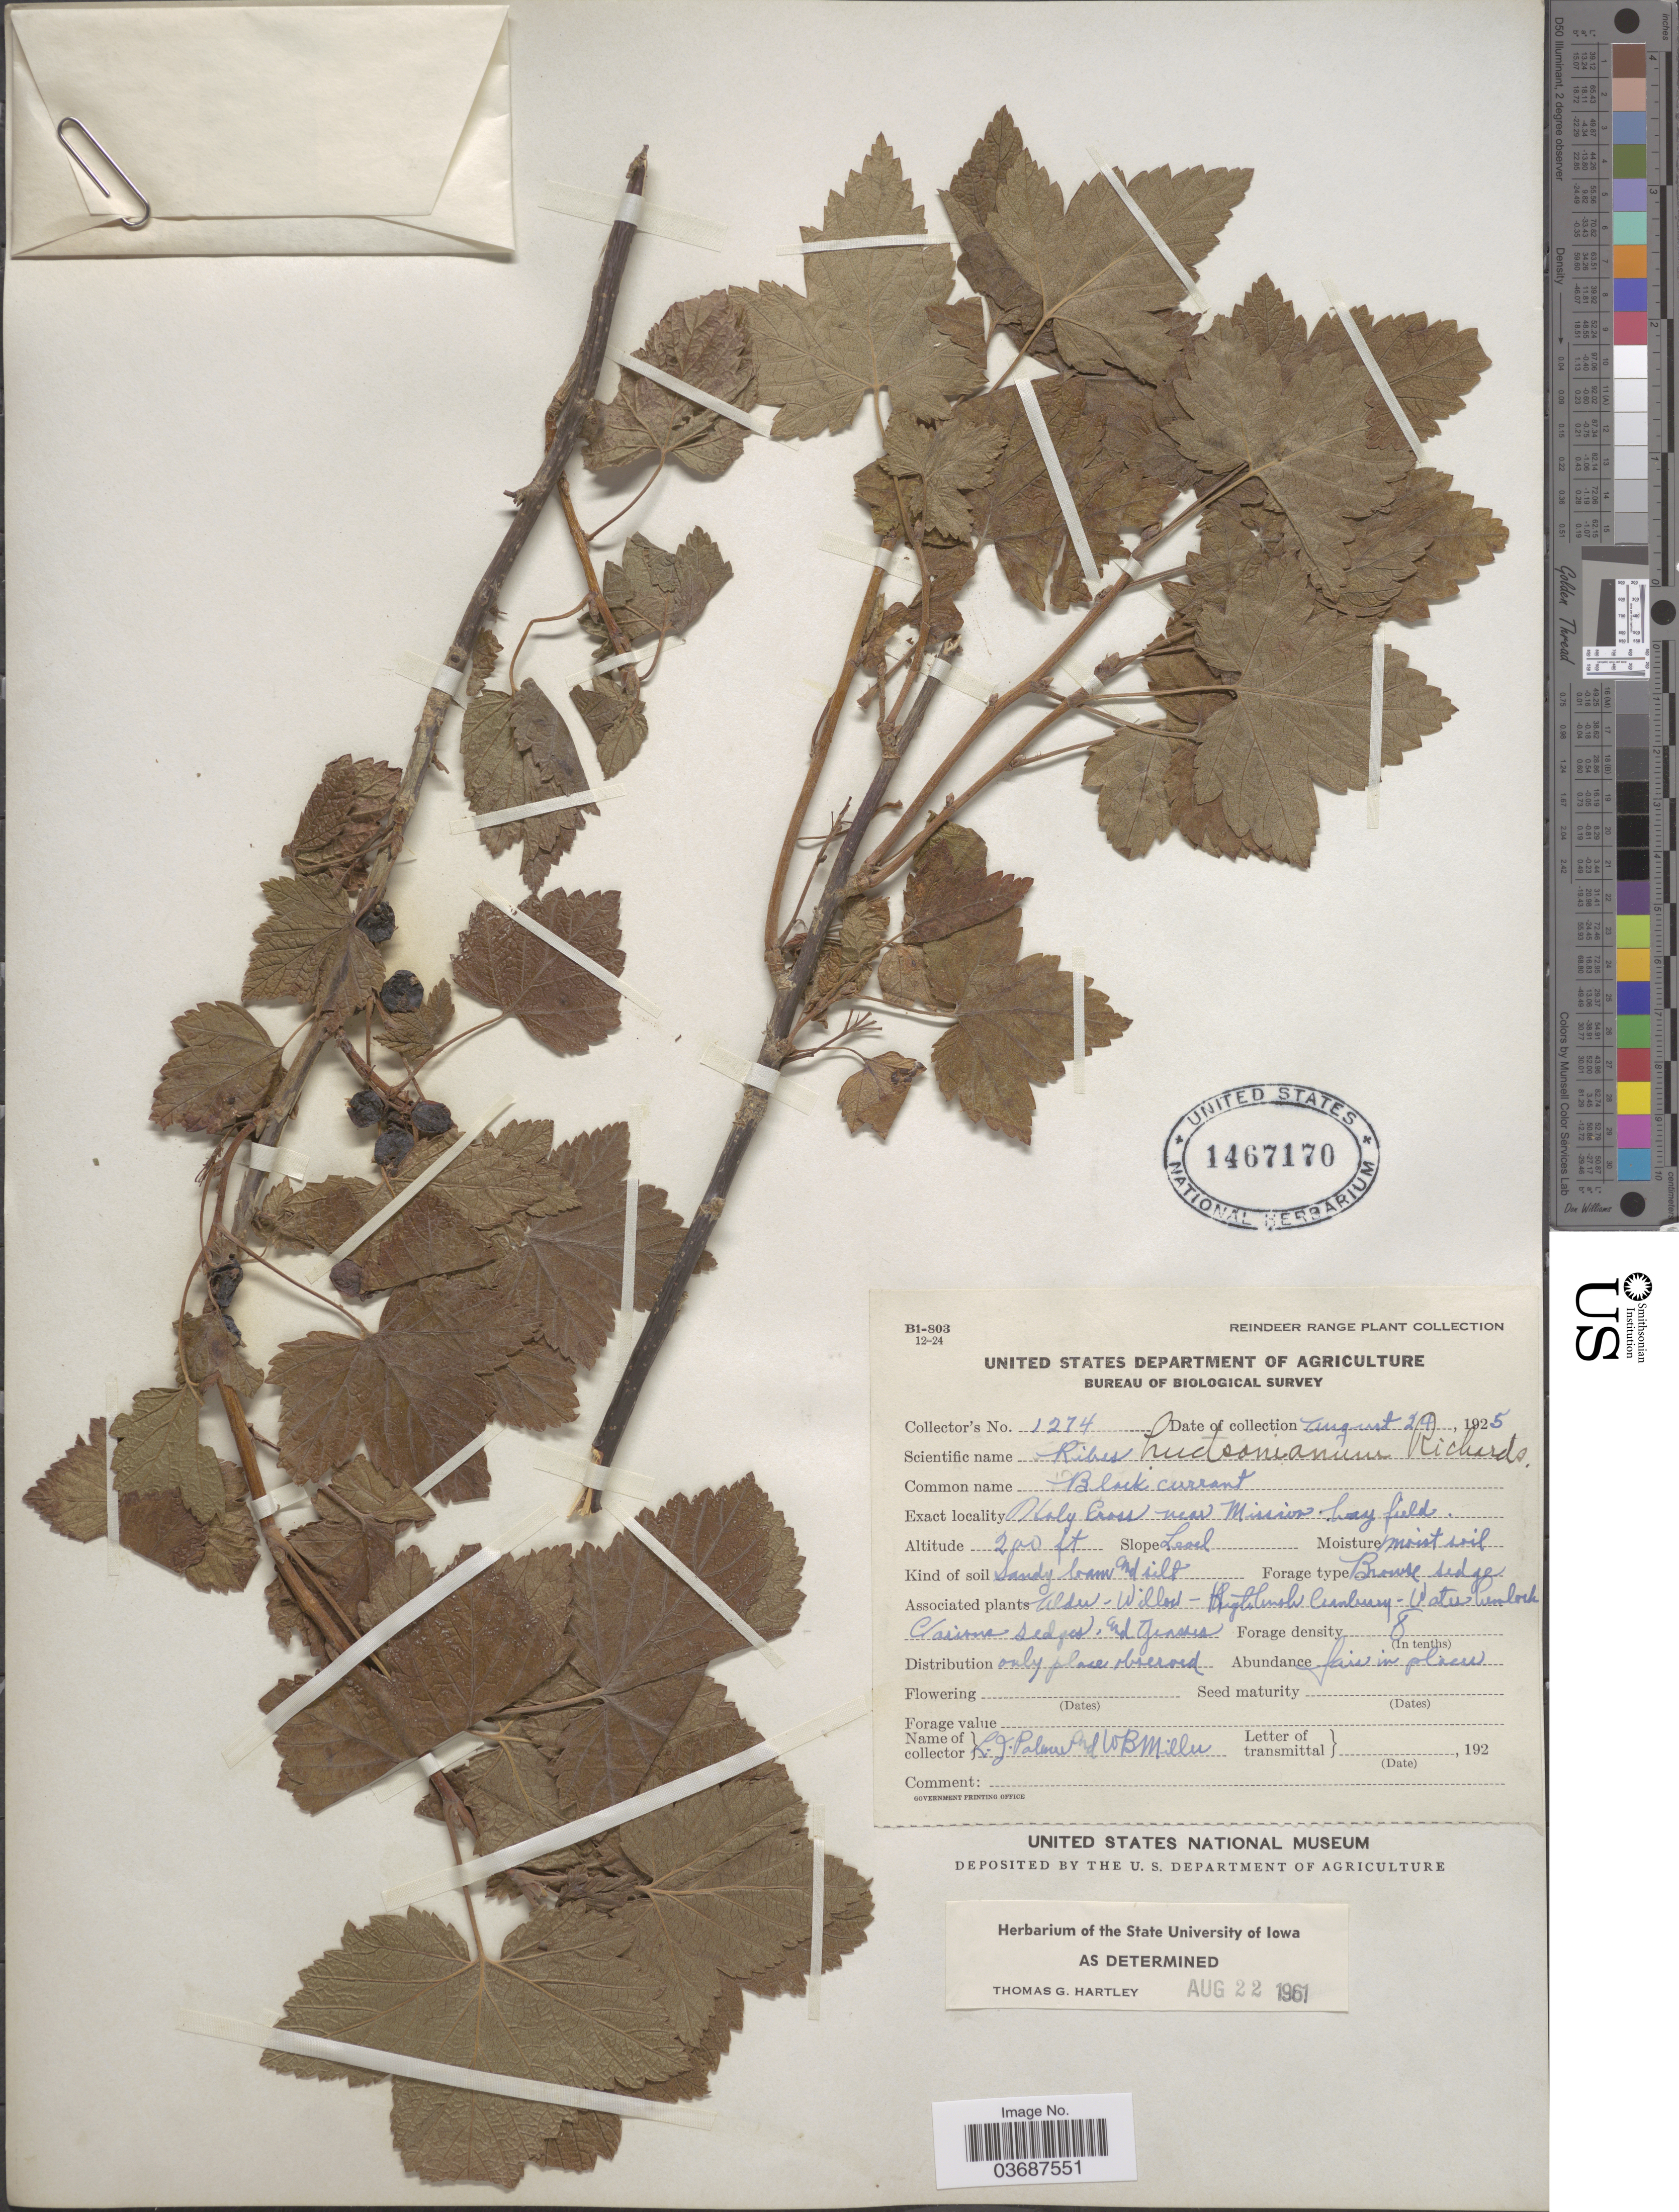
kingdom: Plantae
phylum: Tracheophyta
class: Magnoliopsida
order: Saxifragales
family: Grossulariaceae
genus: Ribes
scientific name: Ribes hudsonianum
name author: Richardson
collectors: L. J. Palmer & W. Miller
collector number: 1274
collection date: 1925-08-24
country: United States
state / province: Alaska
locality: Holy Cross near Mission hay field.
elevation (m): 61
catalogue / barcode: US 1467170